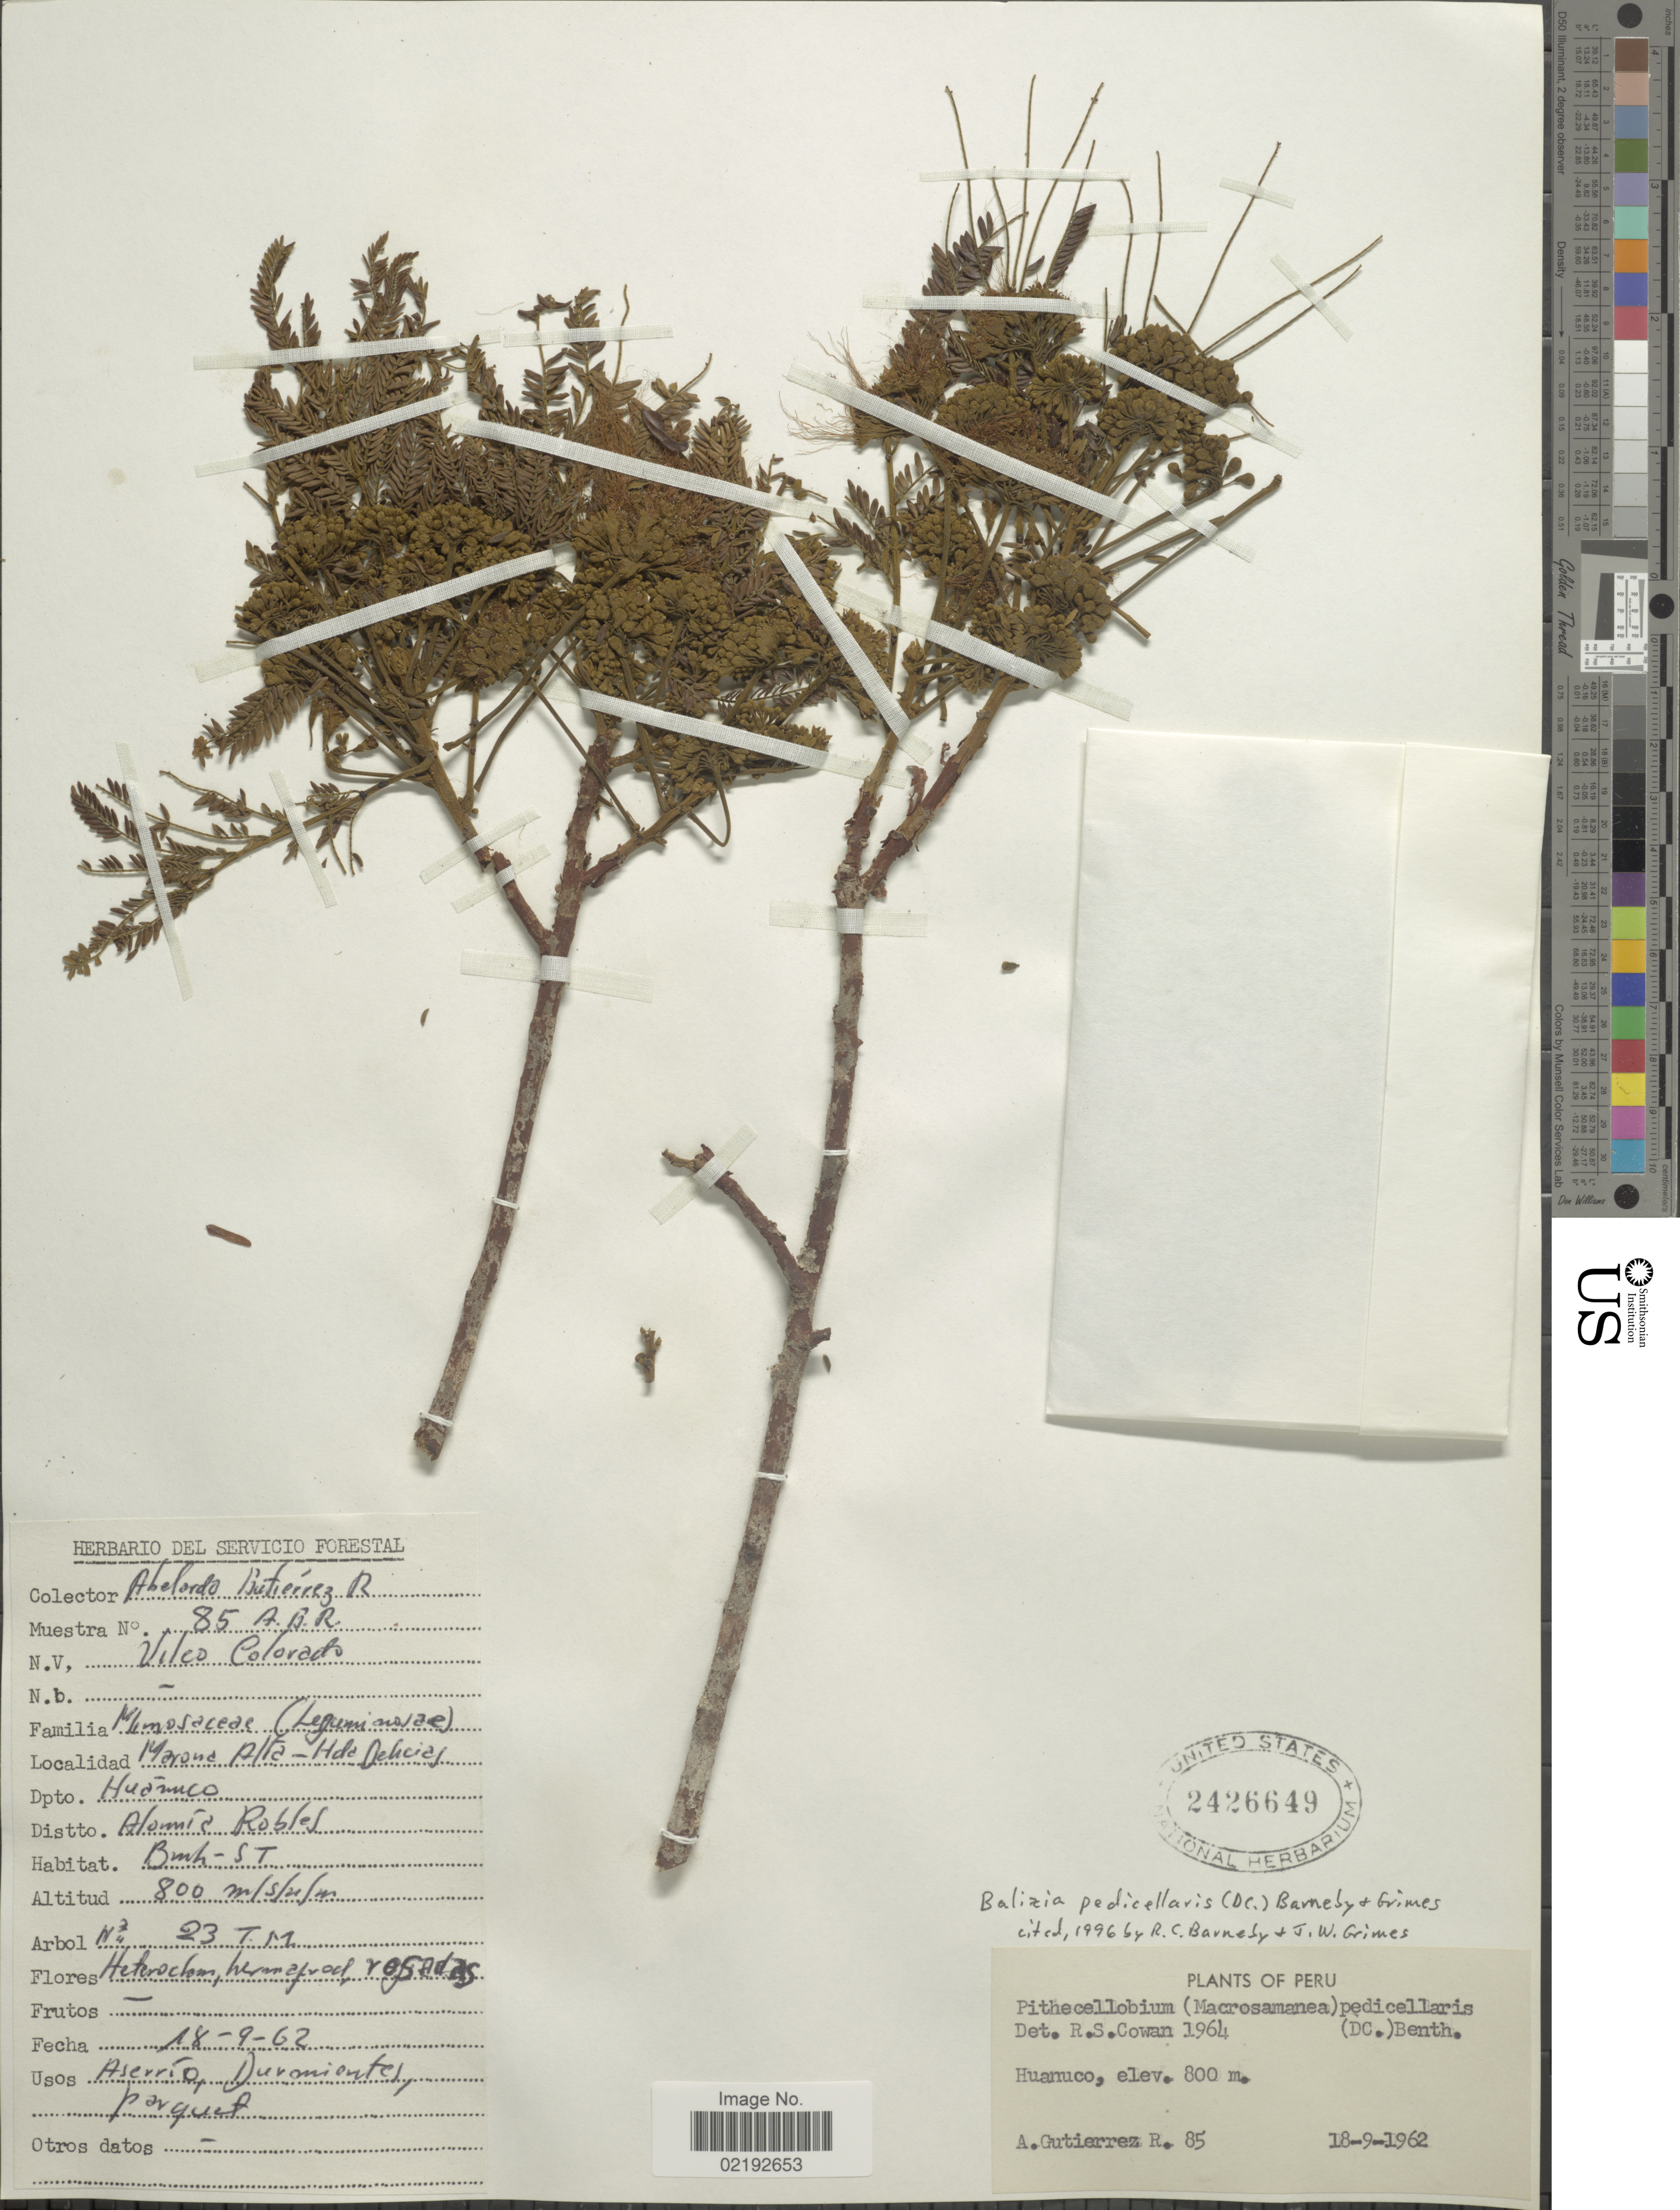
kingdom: Plantae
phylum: Tracheophyta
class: Magnoliopsida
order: Fabales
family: Fabaceae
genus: Hydrochorea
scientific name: Hydrochorea pedicellaris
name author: (DC.) M.V.B. Soares et al.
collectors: A. Gutiérrez R.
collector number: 85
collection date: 1962-09-18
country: Peru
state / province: Huánuco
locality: Marona Alta - Hda. Delicias, Distto. Alomía Robles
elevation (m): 800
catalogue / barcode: US 2426649